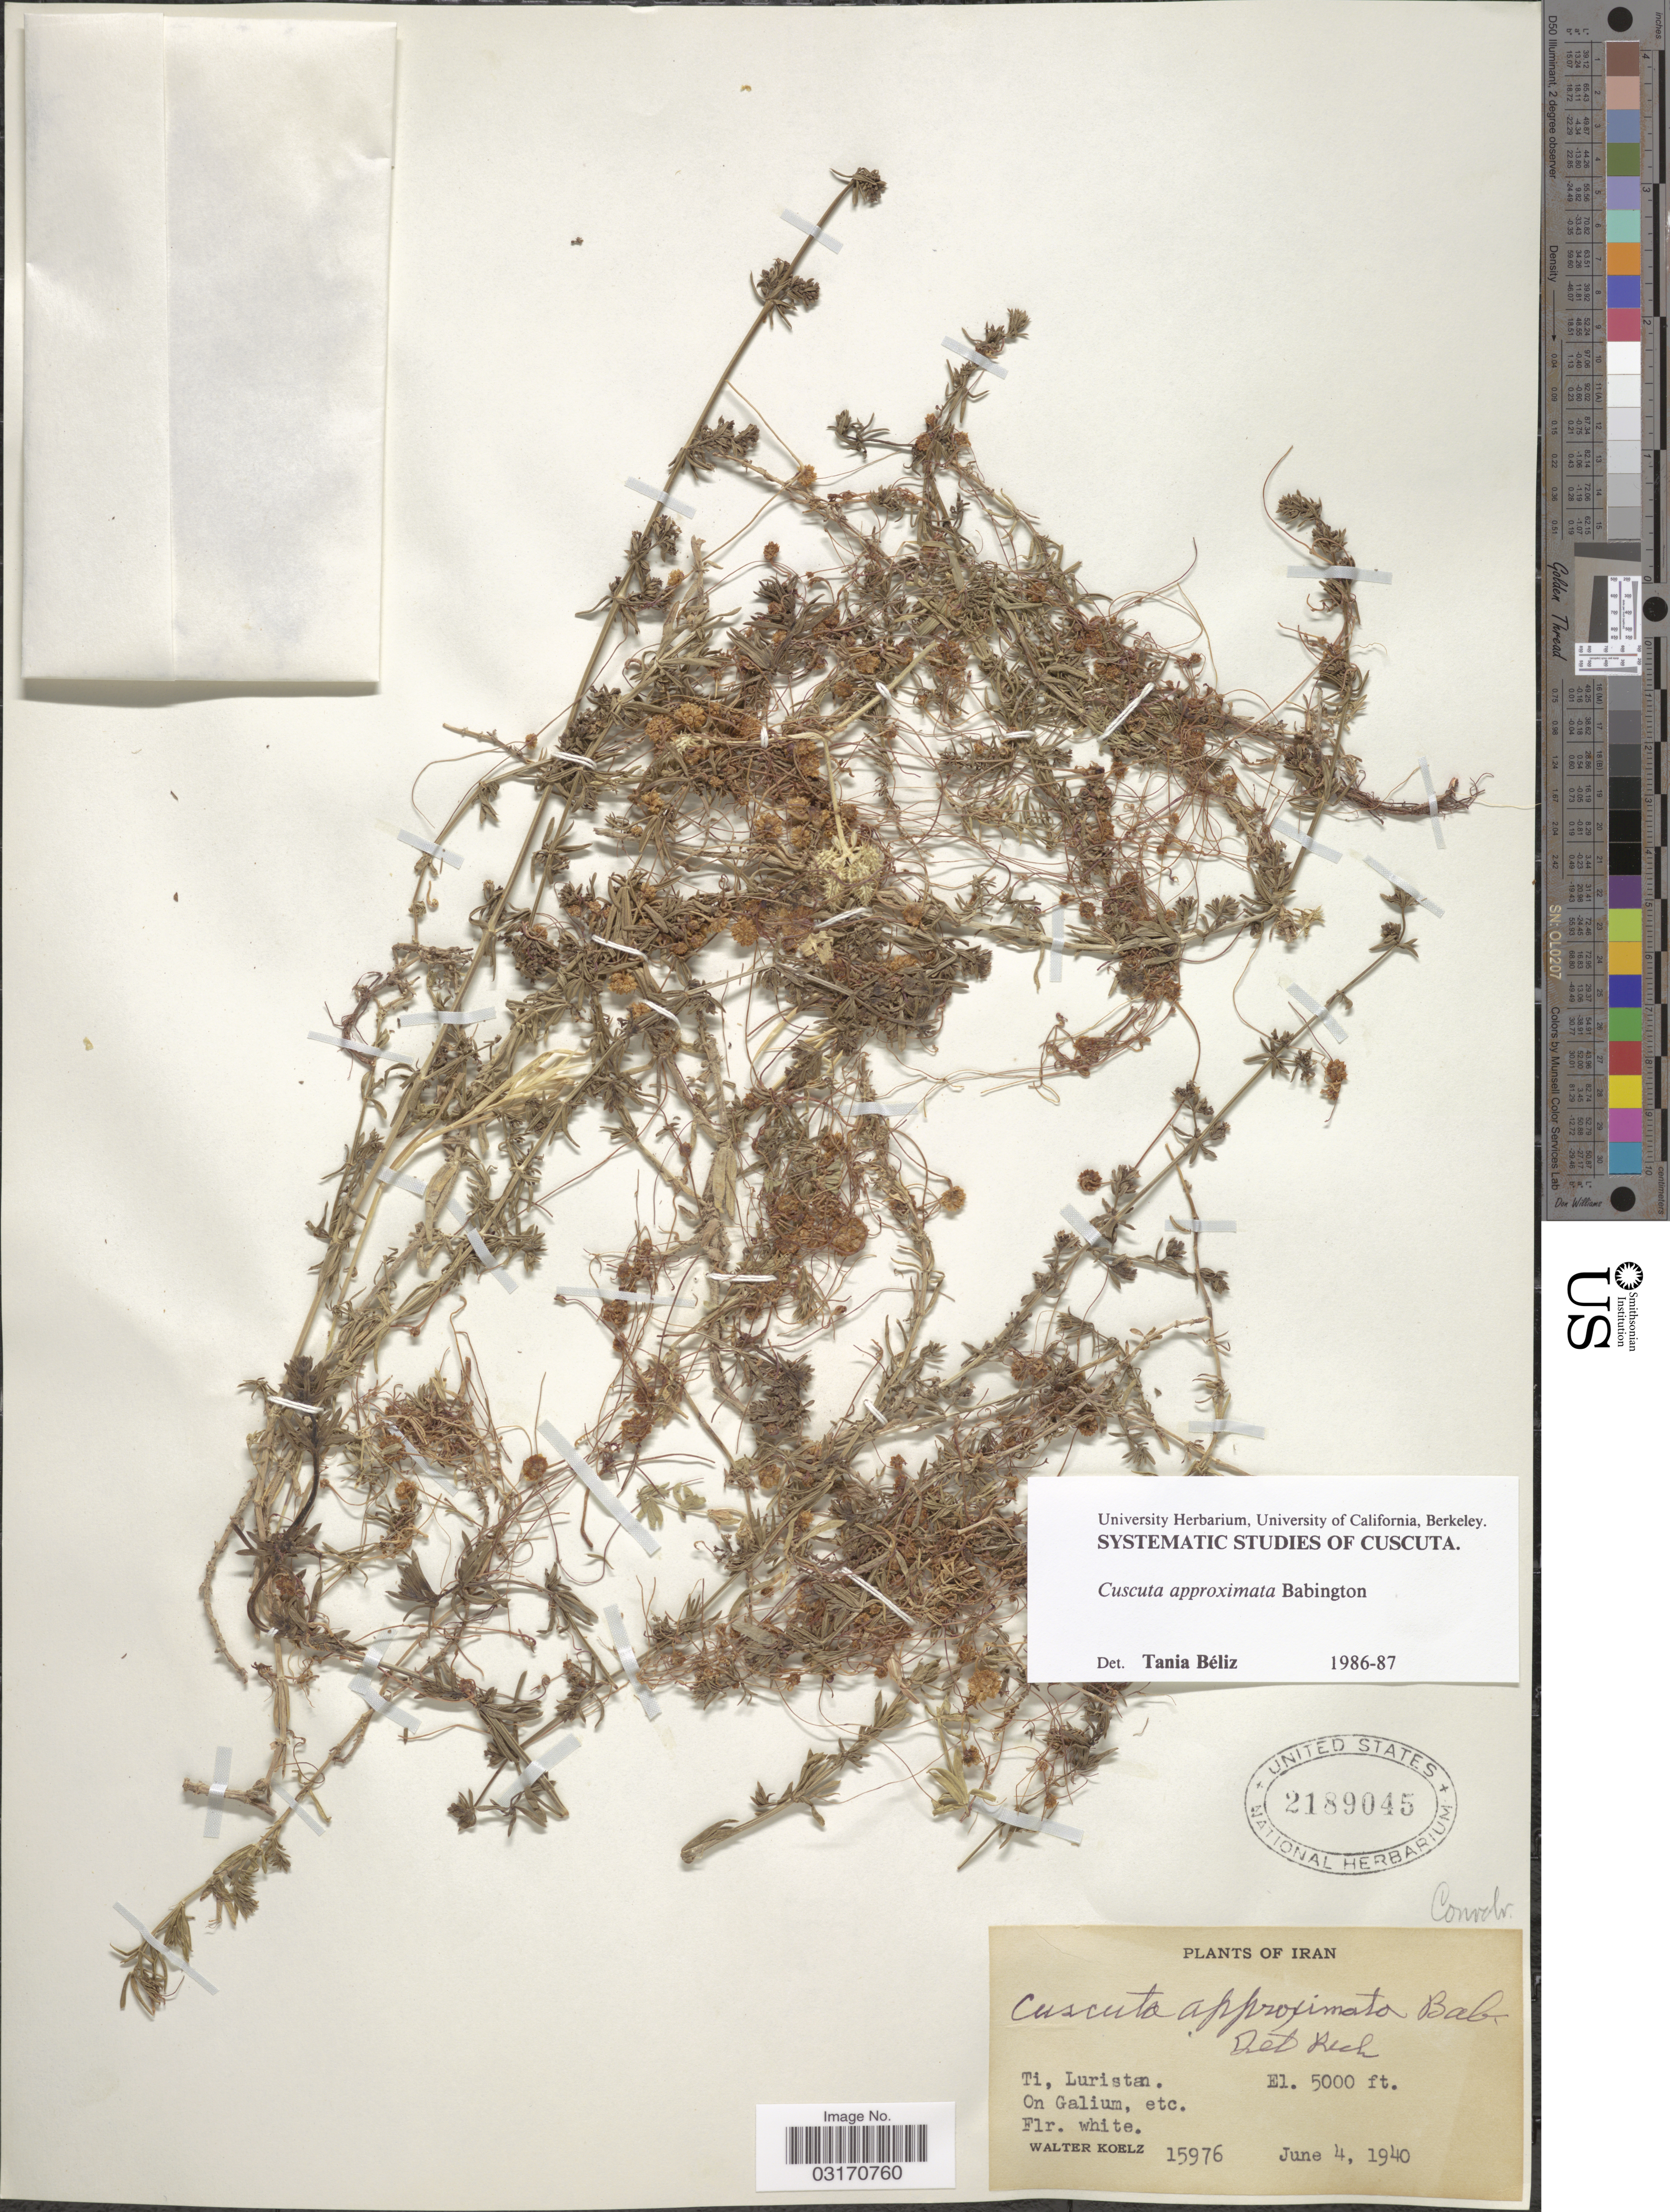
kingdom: Plantae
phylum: Tracheophyta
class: Magnoliopsida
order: Solanales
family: Convolvulaceae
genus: Cuscuta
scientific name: Cuscuta approximata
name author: Bab.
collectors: W. N. Koelz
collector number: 15976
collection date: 1940-06-04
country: Iran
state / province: Lorestan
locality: Ti, Luristan. On Galium.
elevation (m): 1524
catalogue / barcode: US 2189045